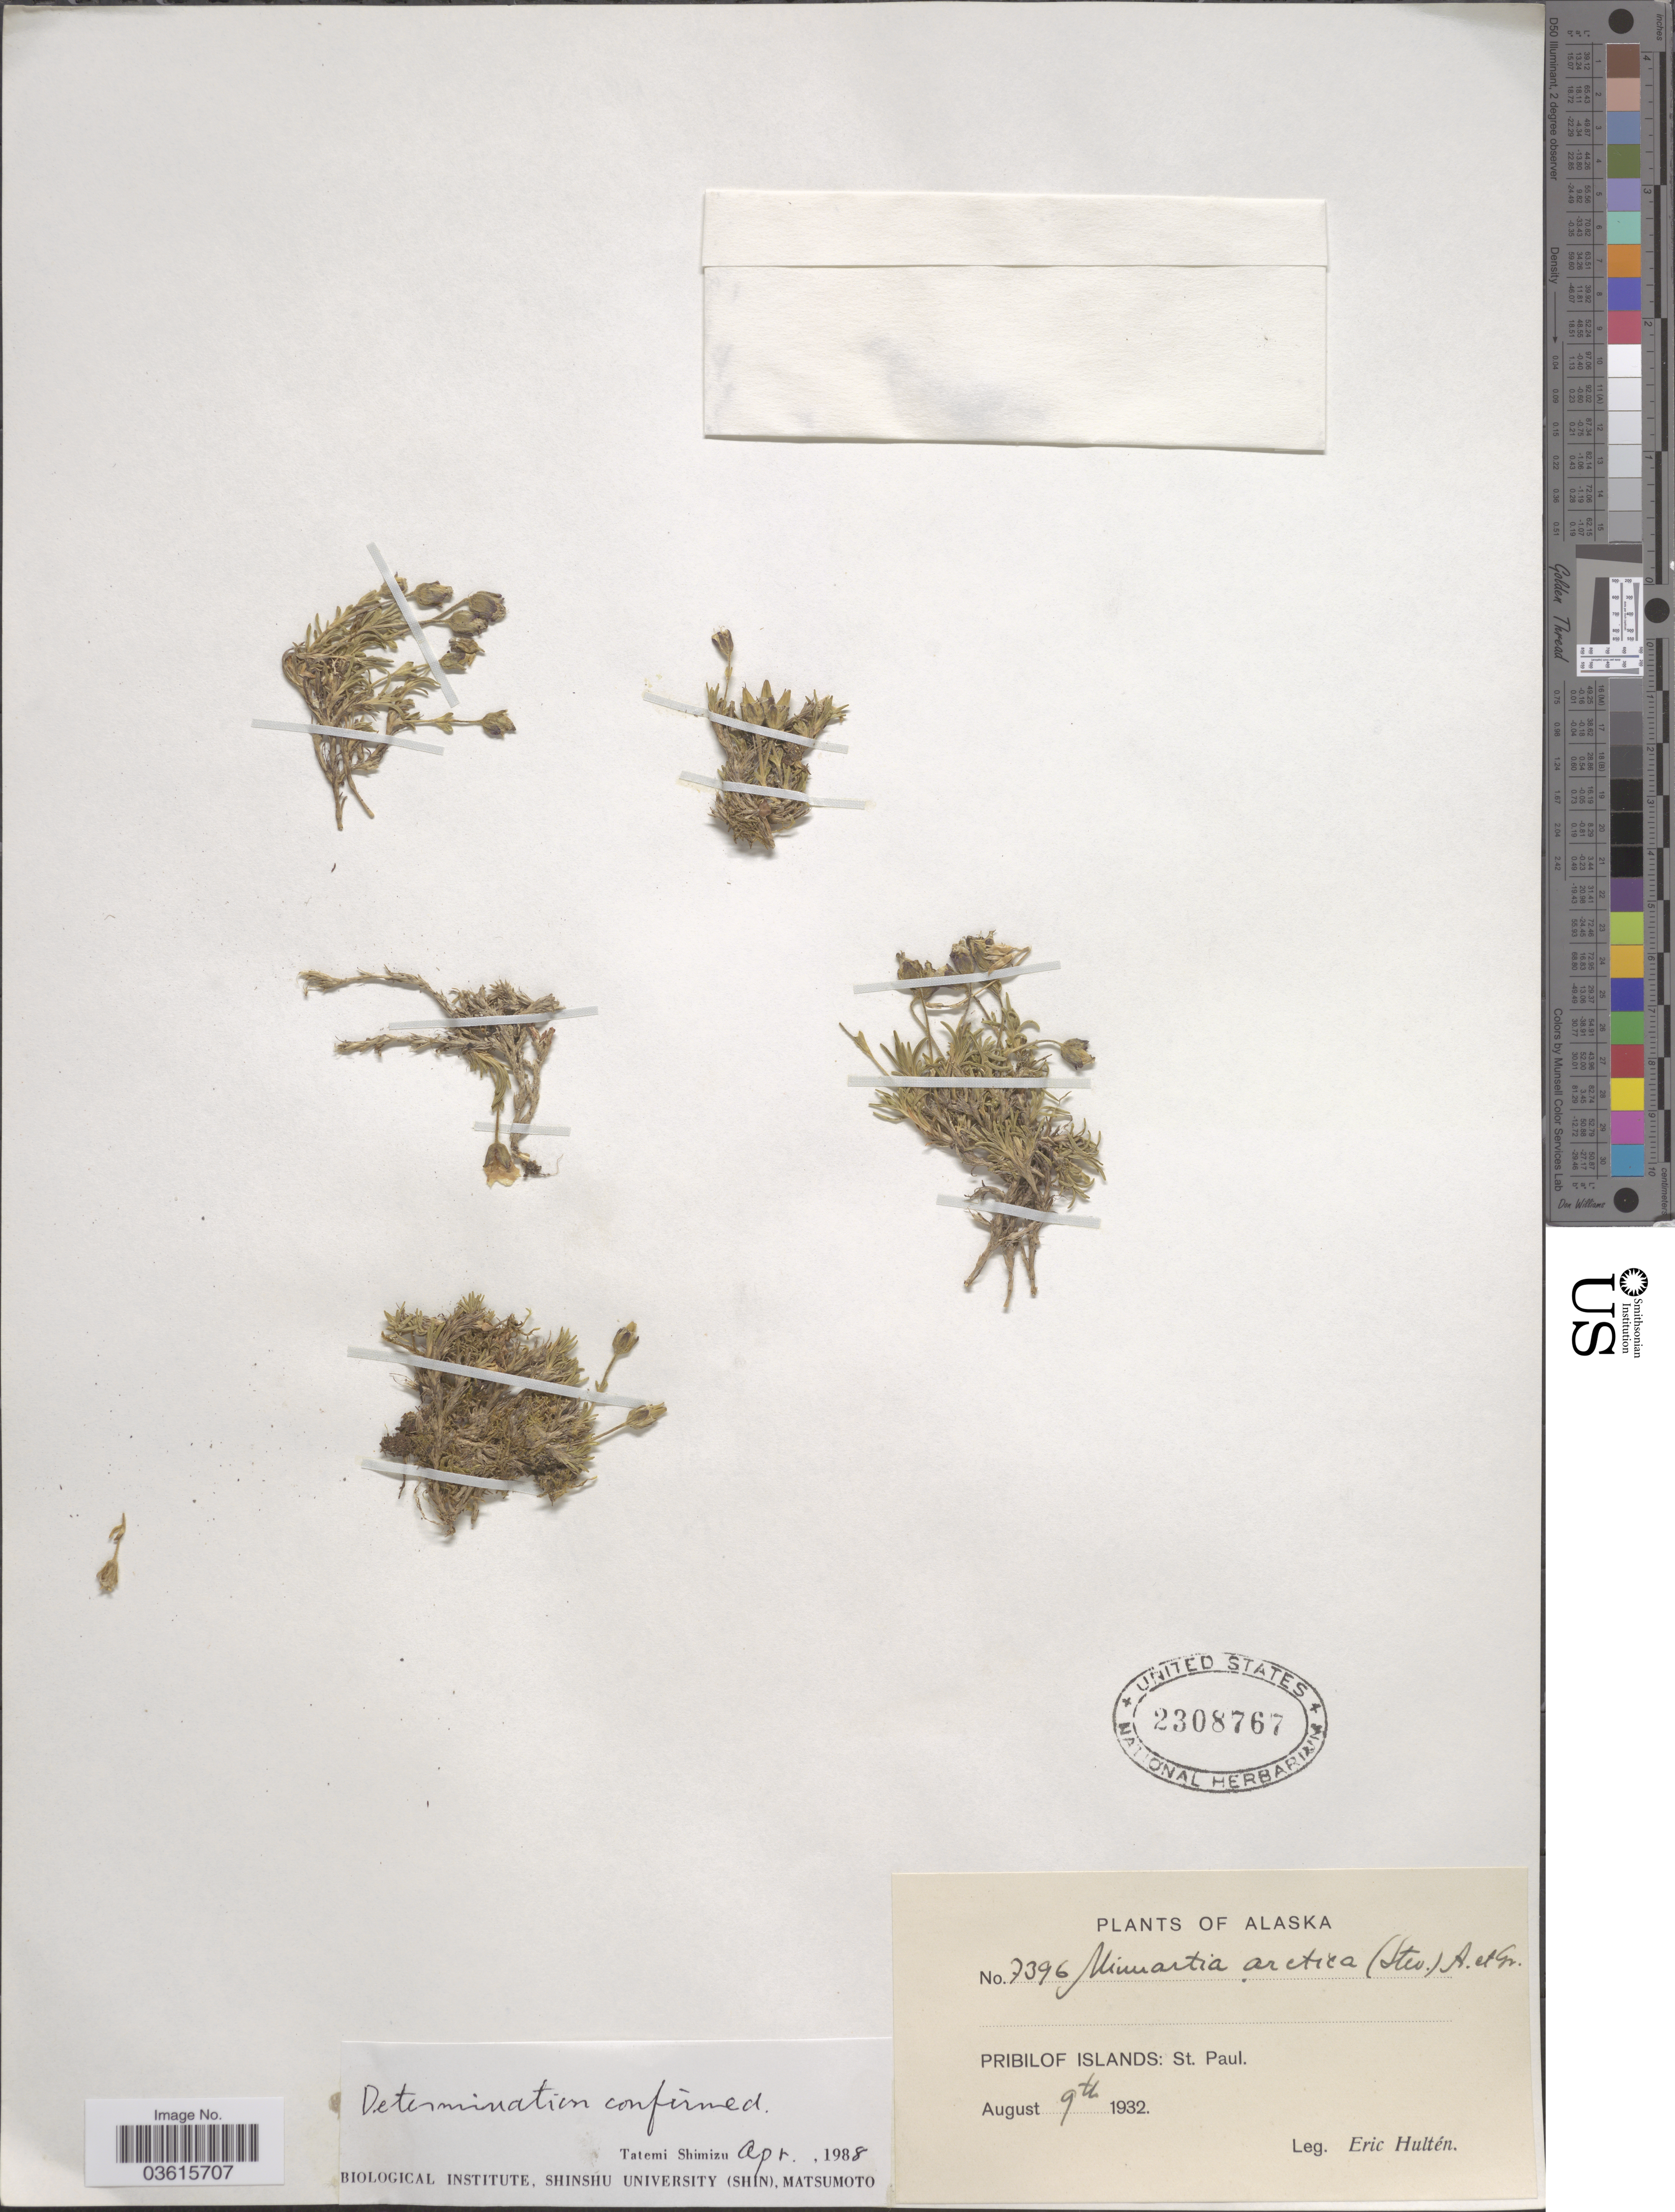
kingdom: Plantae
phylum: Tracheophyta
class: Magnoliopsida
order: Caryophyllales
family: Caryophyllaceae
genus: Cherleria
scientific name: Cherleria arctica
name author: (Steven ex Ser.) A.J. Moore & Dillenb.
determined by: Strong, Mark T., (BOT), Smithsonian Institution - National Museum of Natural History (UNITED STATES)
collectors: E. G. Hultén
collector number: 7396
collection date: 1932-08-09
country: United States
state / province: Alaska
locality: Pribilof Islands: St. Paul.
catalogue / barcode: US 2308767